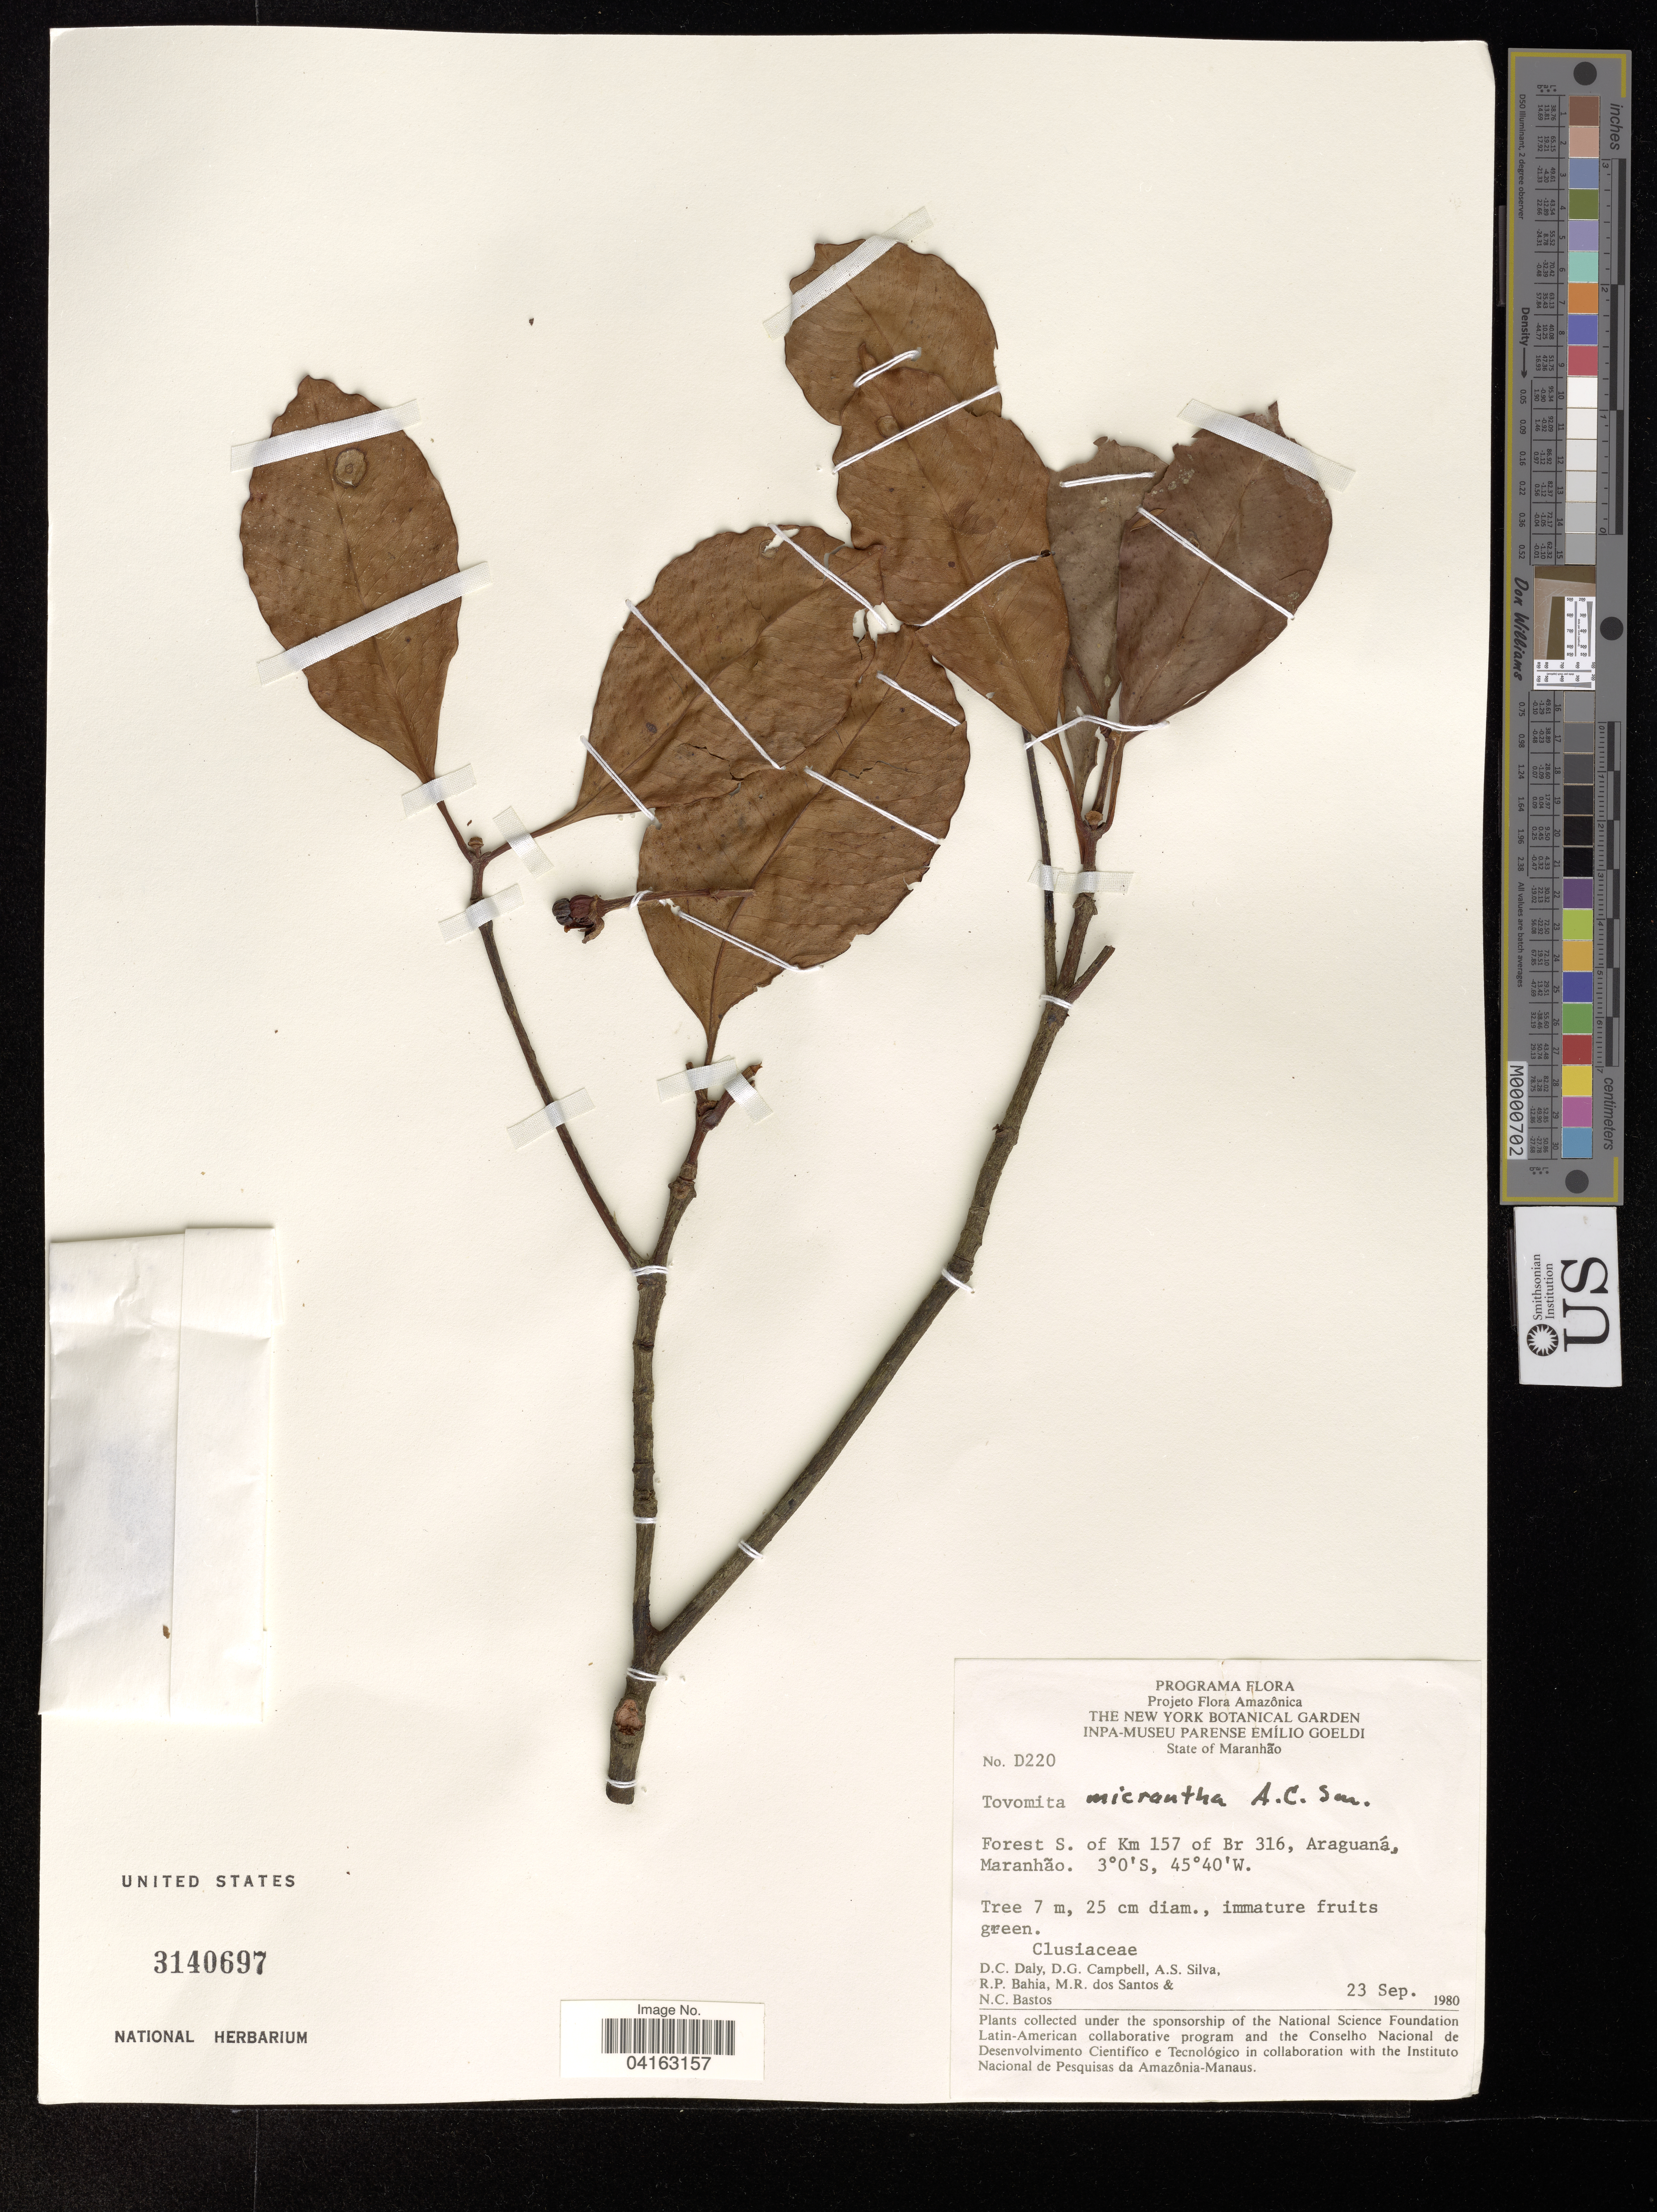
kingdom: Plantae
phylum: Tracheophyta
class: Magnoliopsida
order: Malpighiales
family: Clusiaceae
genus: Tovomita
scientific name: Tovomita micrantha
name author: A.C. Sm.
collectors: D. C. Daly, D. G. Campbell, A. S. Silva, R. P. Bahia & et al.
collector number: D220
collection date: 1980-09-23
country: Brazil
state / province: Amazonas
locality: State of Maranhão. Forest S. of Km 157 of Br 316, Araguaná, Maranhão.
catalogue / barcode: US 3140697